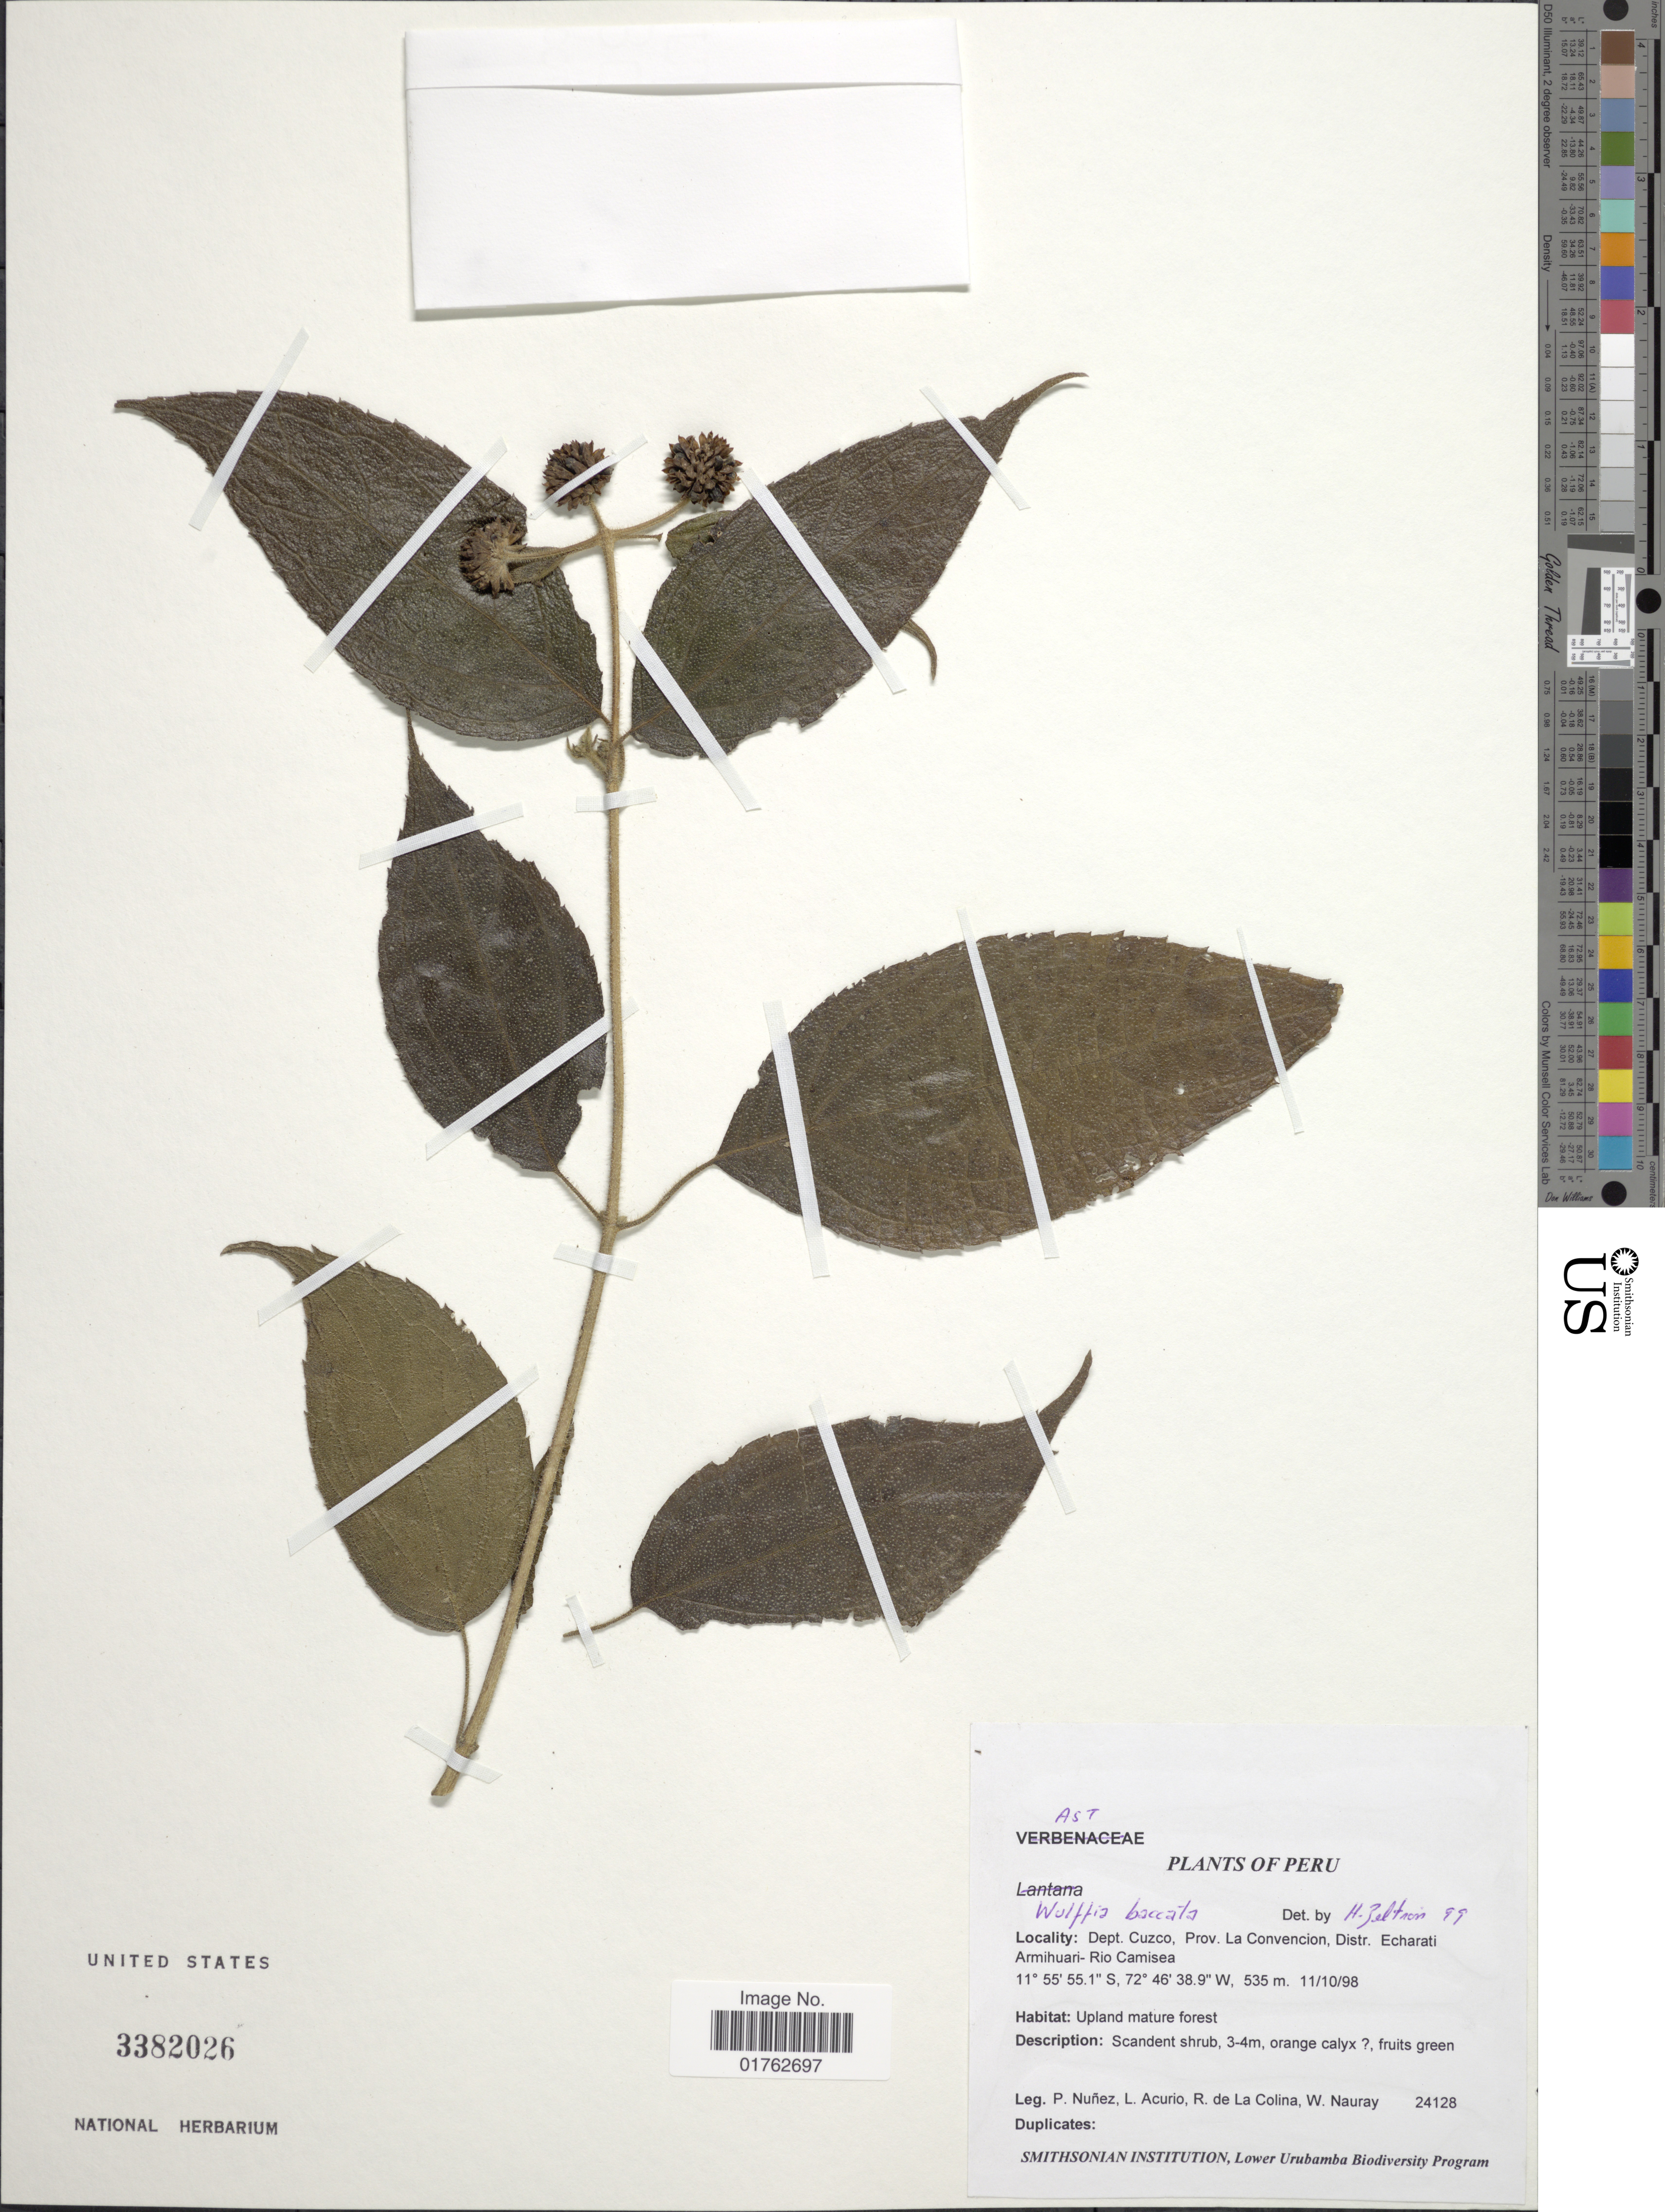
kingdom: Plantae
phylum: Tracheophyta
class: Magnoliopsida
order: Asterales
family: Asteraceae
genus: Wulffia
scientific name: Wulffia baccata var. baccata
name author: (L.) Kuntze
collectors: P. Nuñez V., R. de La Colina & W. Nauray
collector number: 24128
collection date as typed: Transcribed d/m/y: 11/10/98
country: Peru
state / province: Cusco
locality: Dept. Cuzco, Prov. La Convencion, Distr. Echarati Armihuari- Rio Camisea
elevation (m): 535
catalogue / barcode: US 3382026